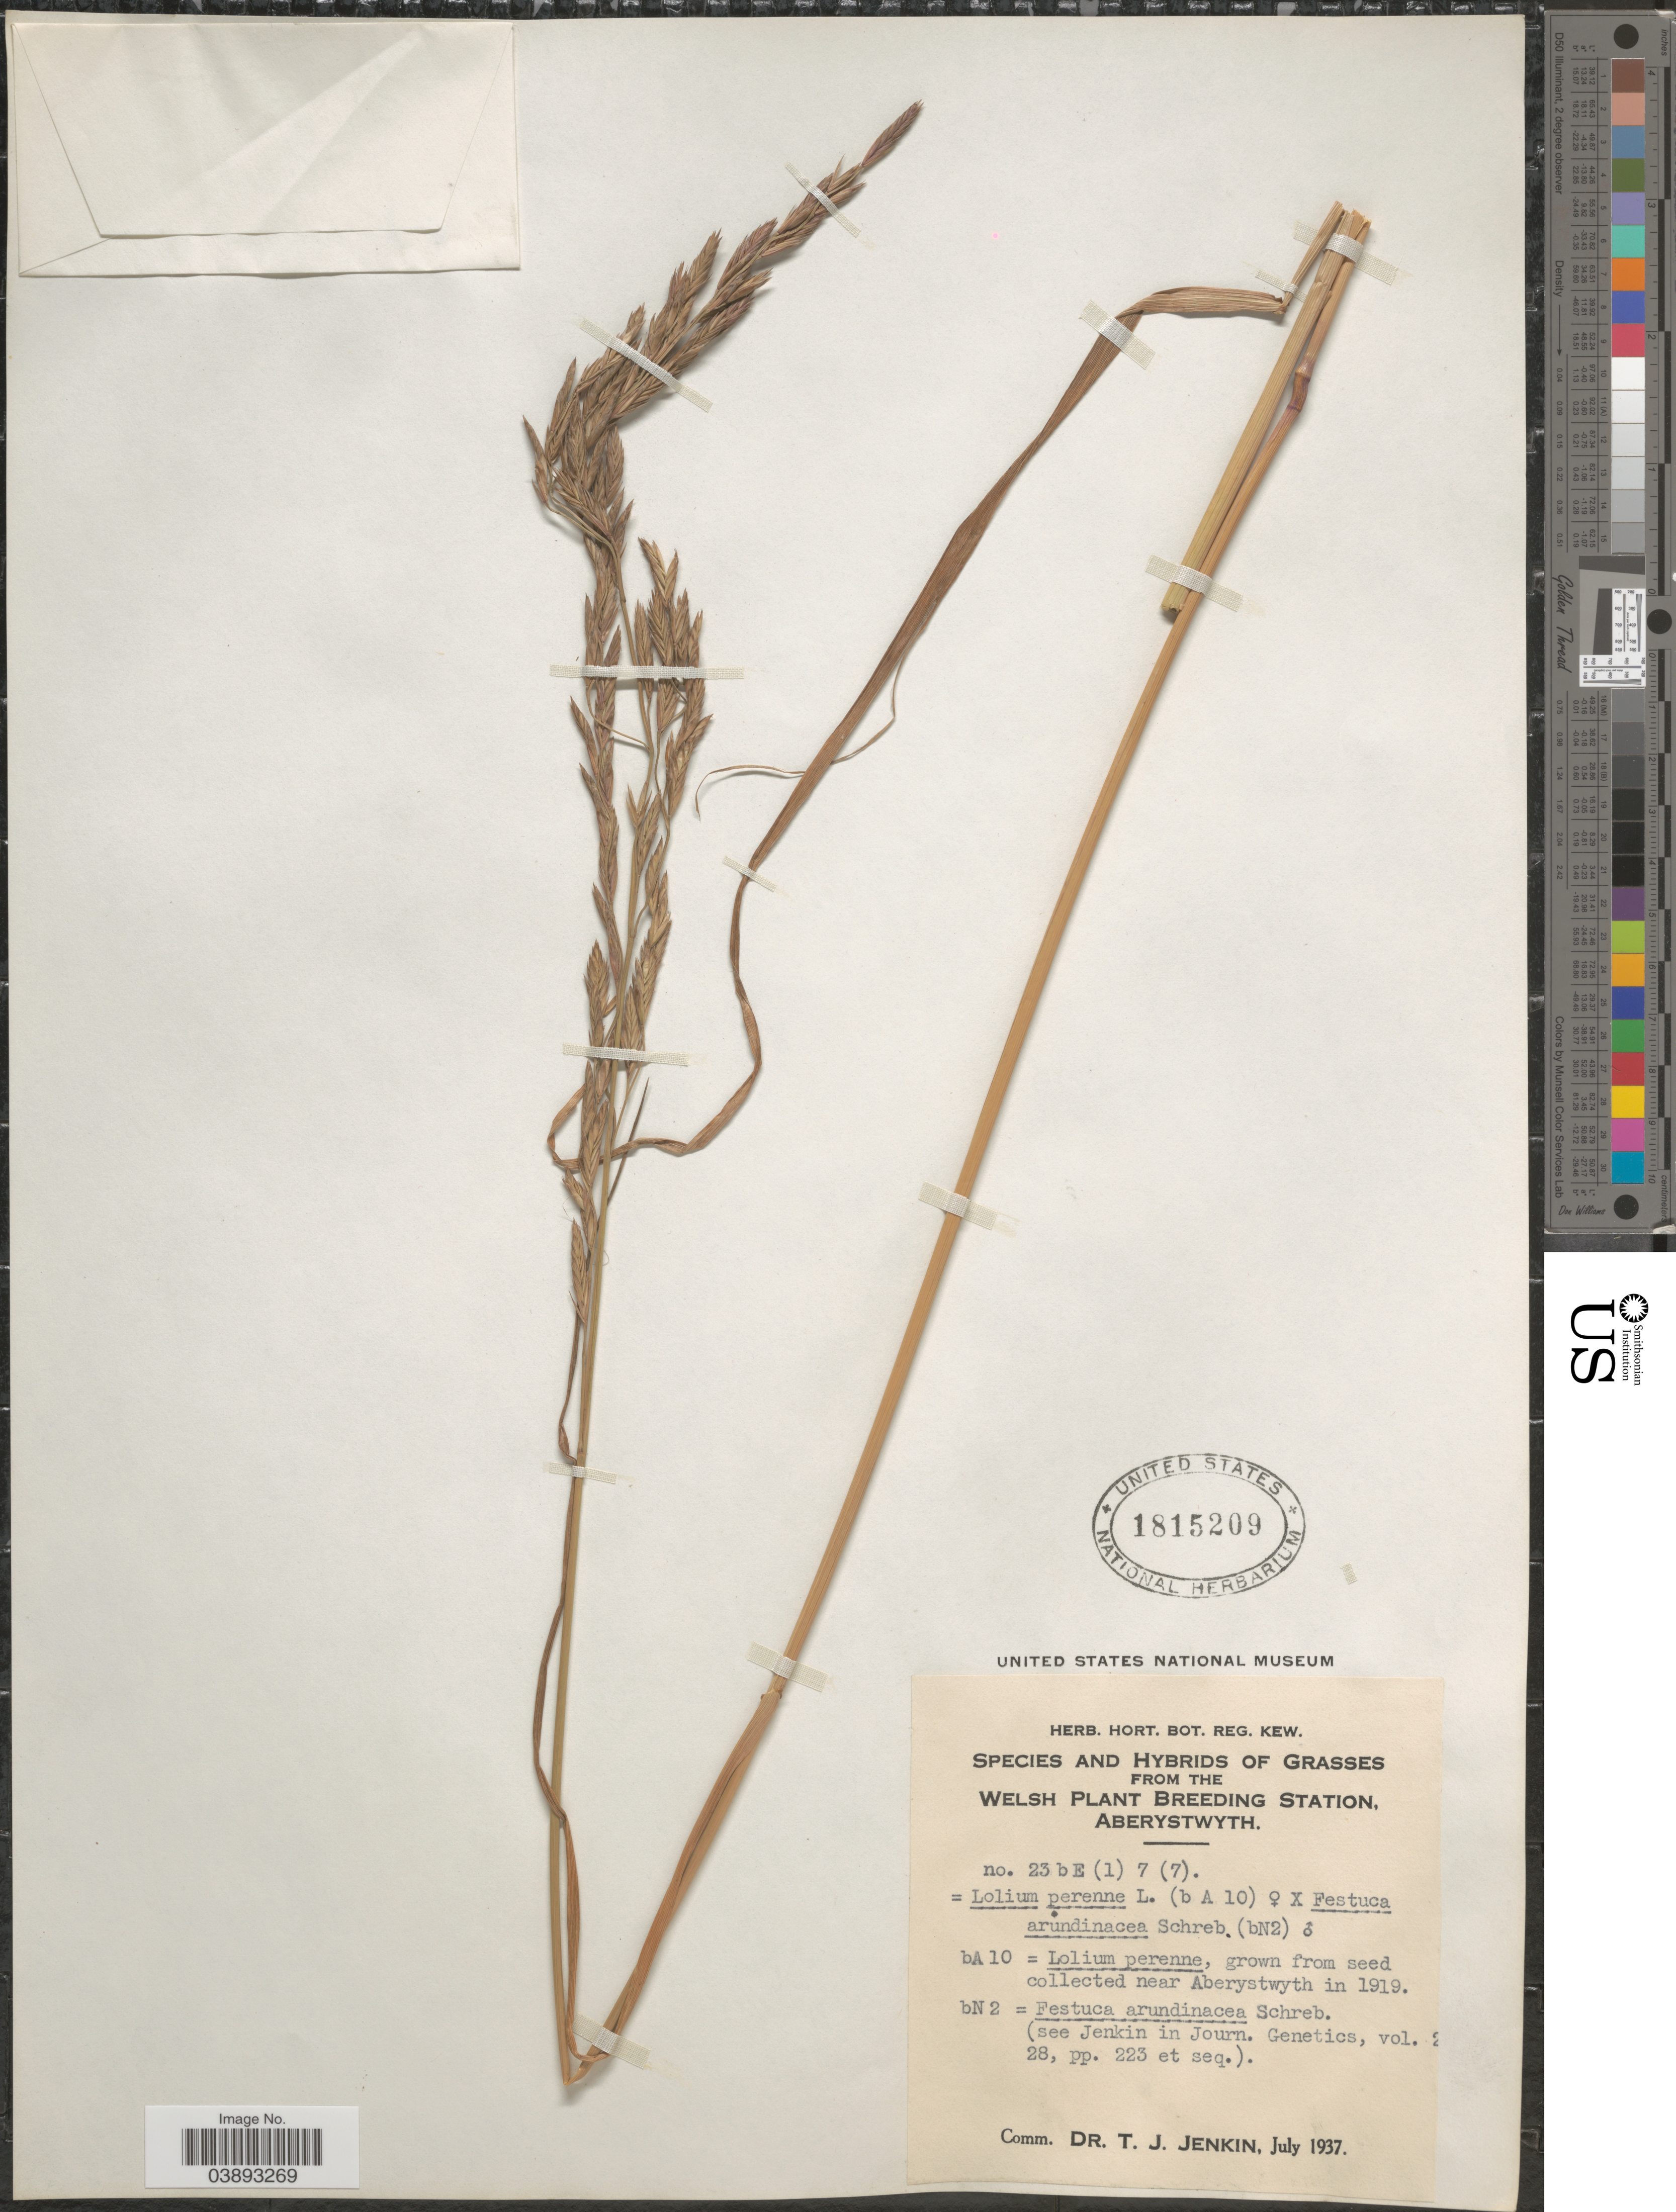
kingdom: Plantae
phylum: Tracheophyta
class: Liliopsida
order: Poales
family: Poaceae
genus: Lolium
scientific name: Lolium perenne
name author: L.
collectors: Ex herb. Hort. Bot. Reg. Kew.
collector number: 23 b E (1) 7 (7)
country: United Kingdom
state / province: Wales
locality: Welsh Plant Breeding Station, Aberystwyth.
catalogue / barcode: US 1815209